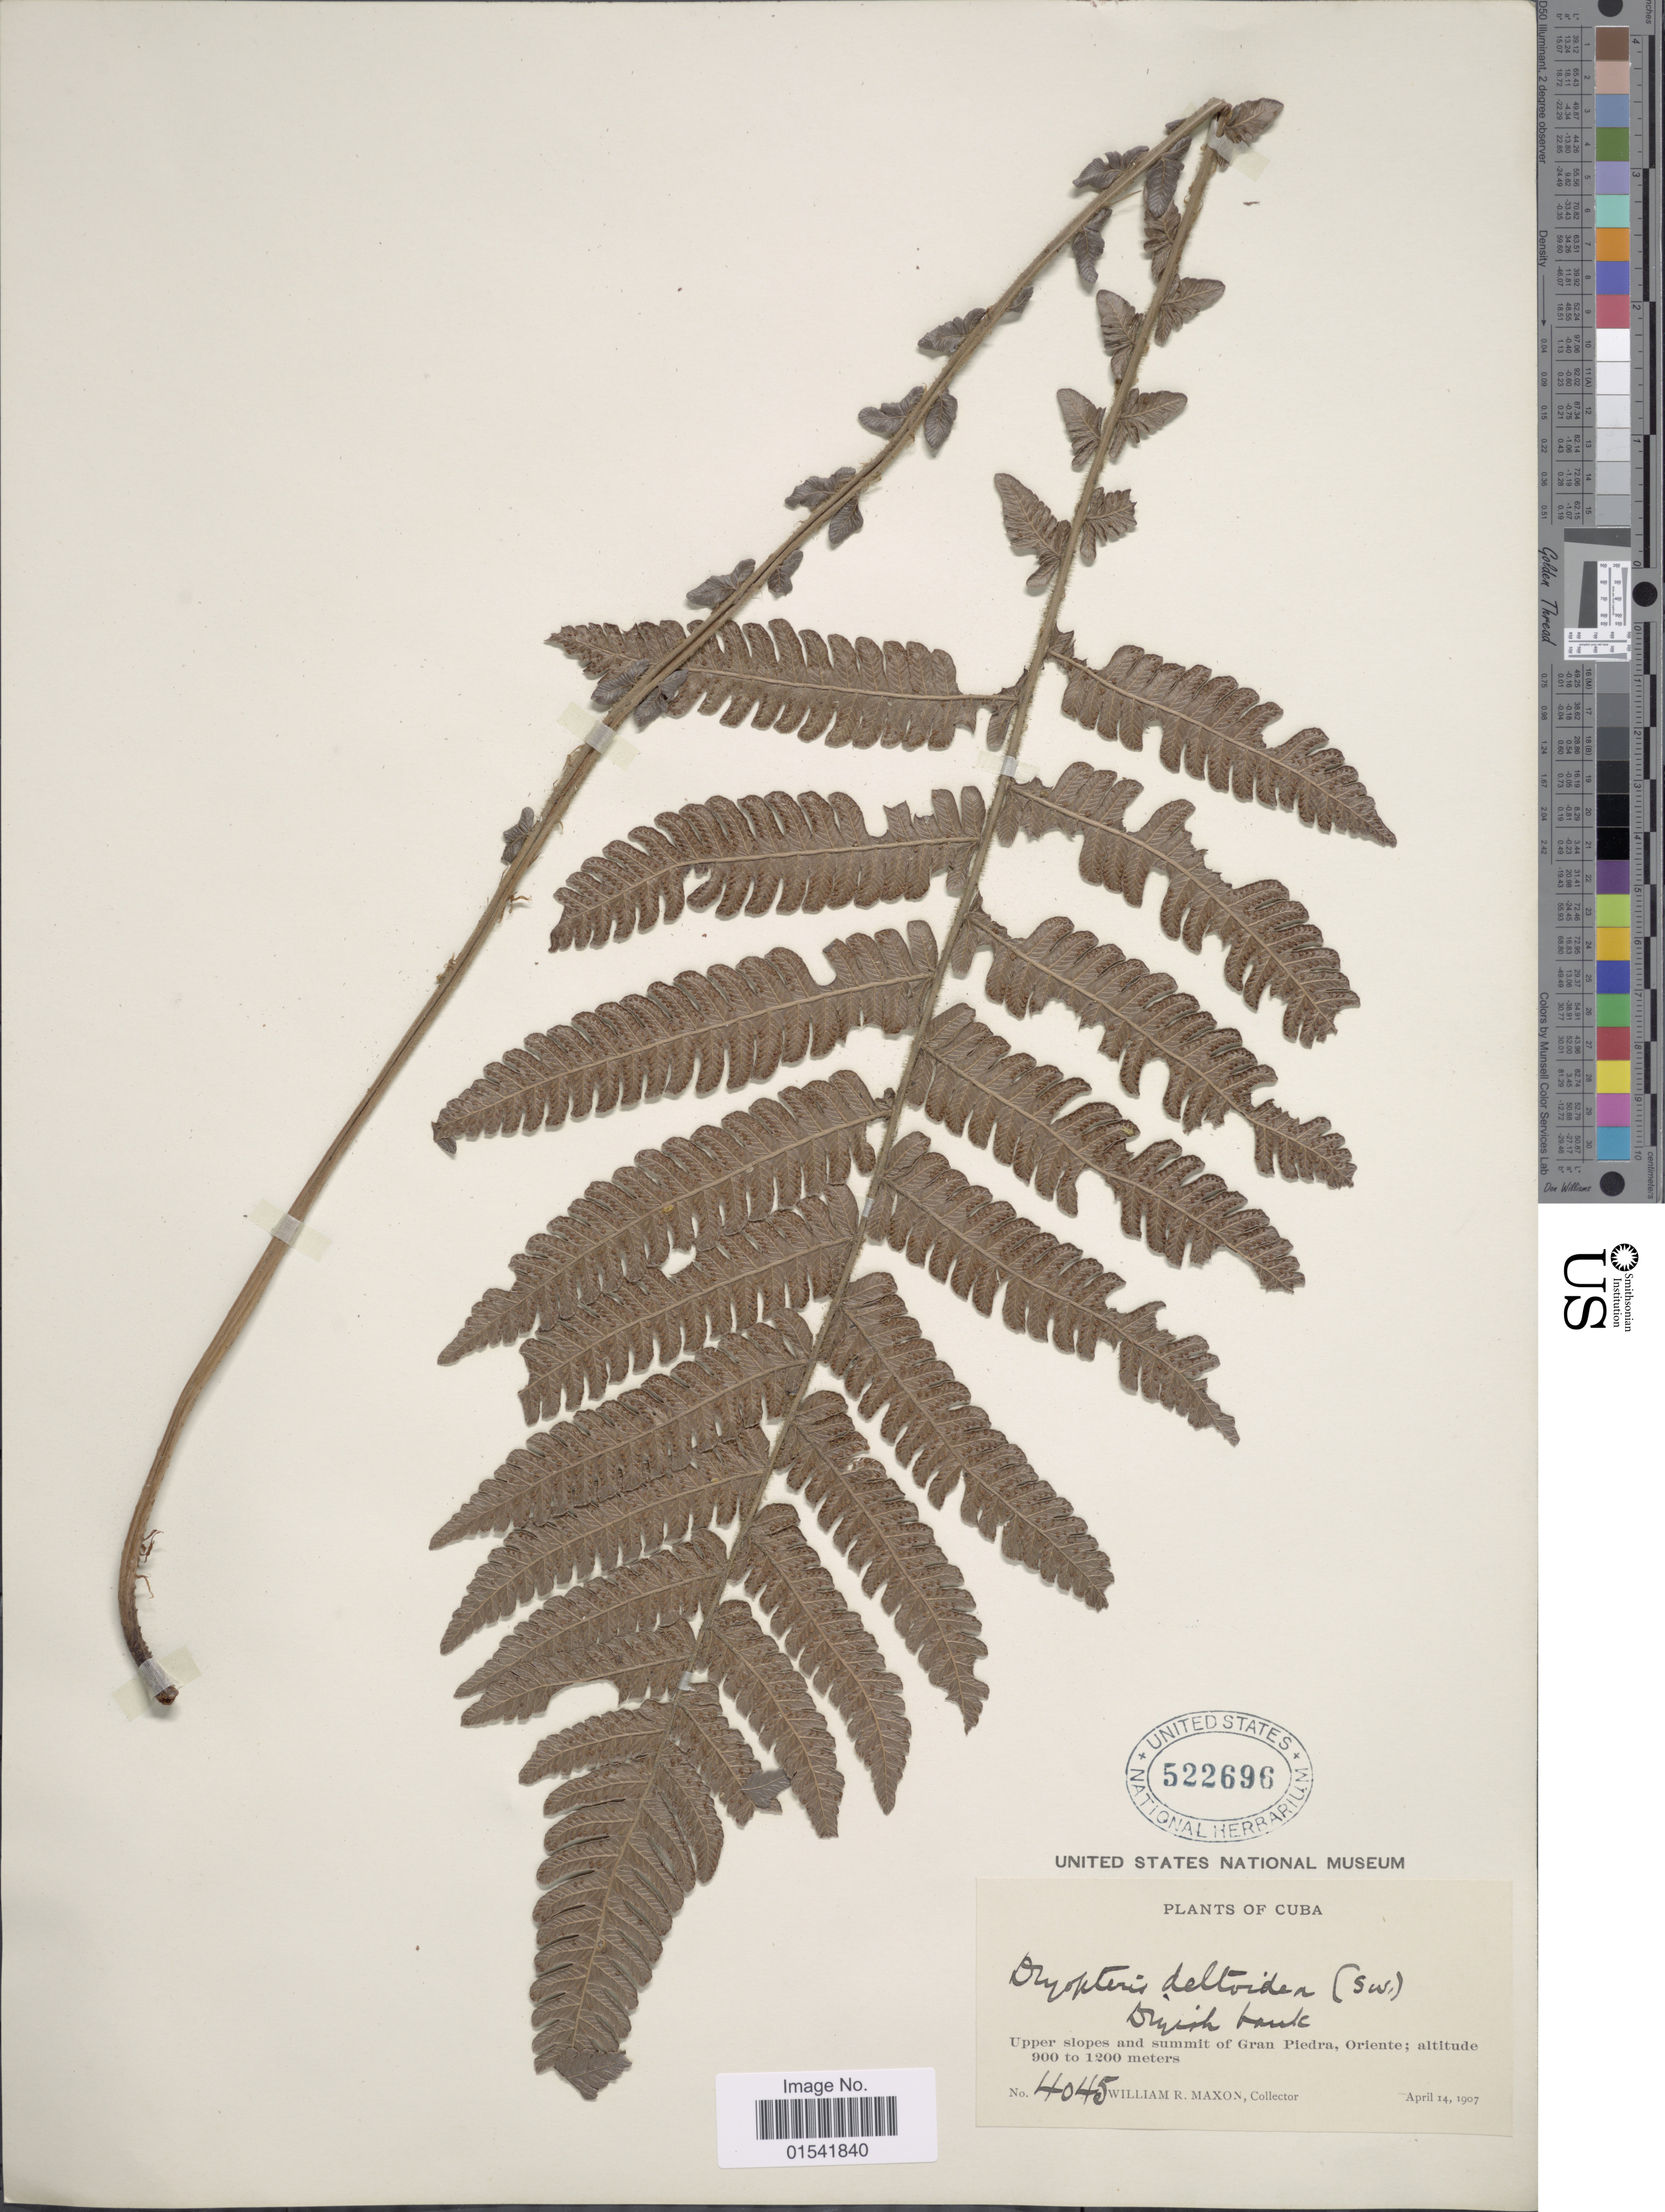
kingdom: Plantae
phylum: Tracheophyta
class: Polypodiopsida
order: Polypodiales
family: Thelypteridaceae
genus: Steiropteris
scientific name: Steiropteris deltoidea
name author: (Sw.) Pic. Serm.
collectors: W. R. Maxon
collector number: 4045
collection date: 1907-04-14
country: Cuba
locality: Upper slopes and summit of Gran Piedra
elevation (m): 900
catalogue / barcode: US 522696